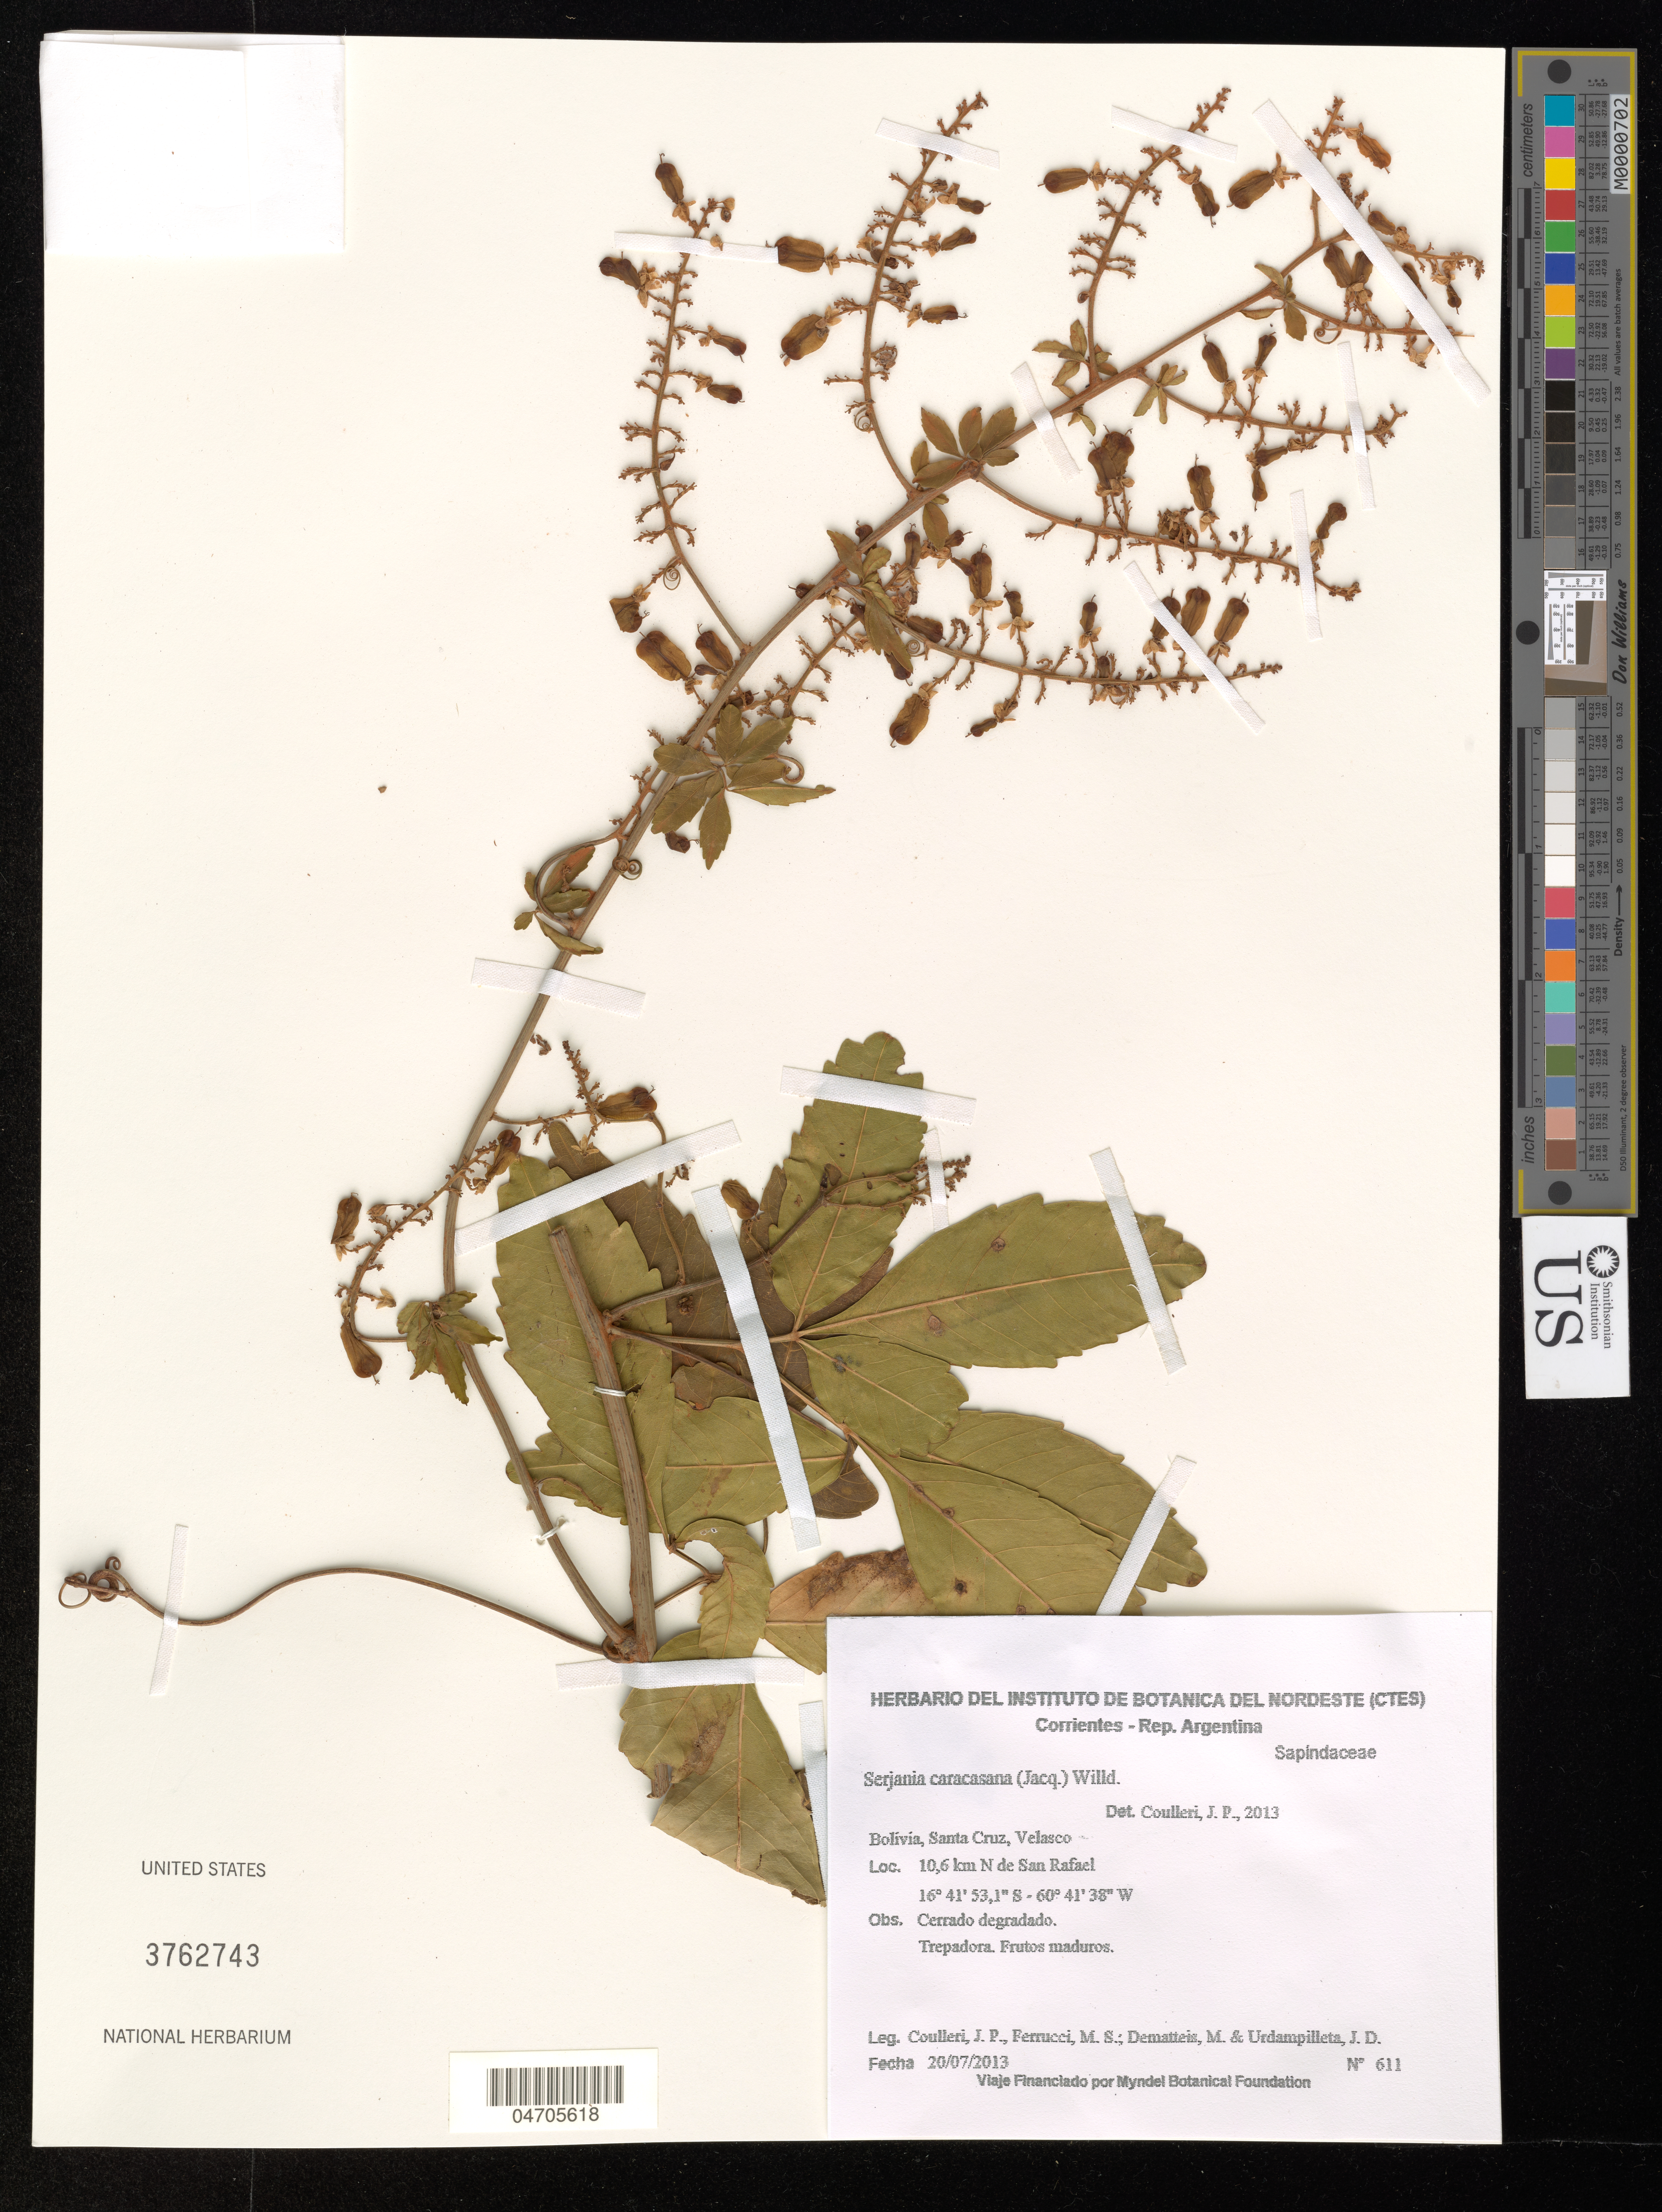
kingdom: Plantae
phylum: Tracheophyta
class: Magnoliopsida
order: Sapindales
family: Sapindaceae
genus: Serjania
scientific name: Serjania caracasana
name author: (Jacq.) Willd.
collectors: J. Coulleri, M. S. Ferrucci, M. Dematteis & J. Urdampilleta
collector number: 611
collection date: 2013-07-20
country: Bolivia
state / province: Santa Cruz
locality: Velasco. 10,6 km N de San Rafael.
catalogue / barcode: US 3762743